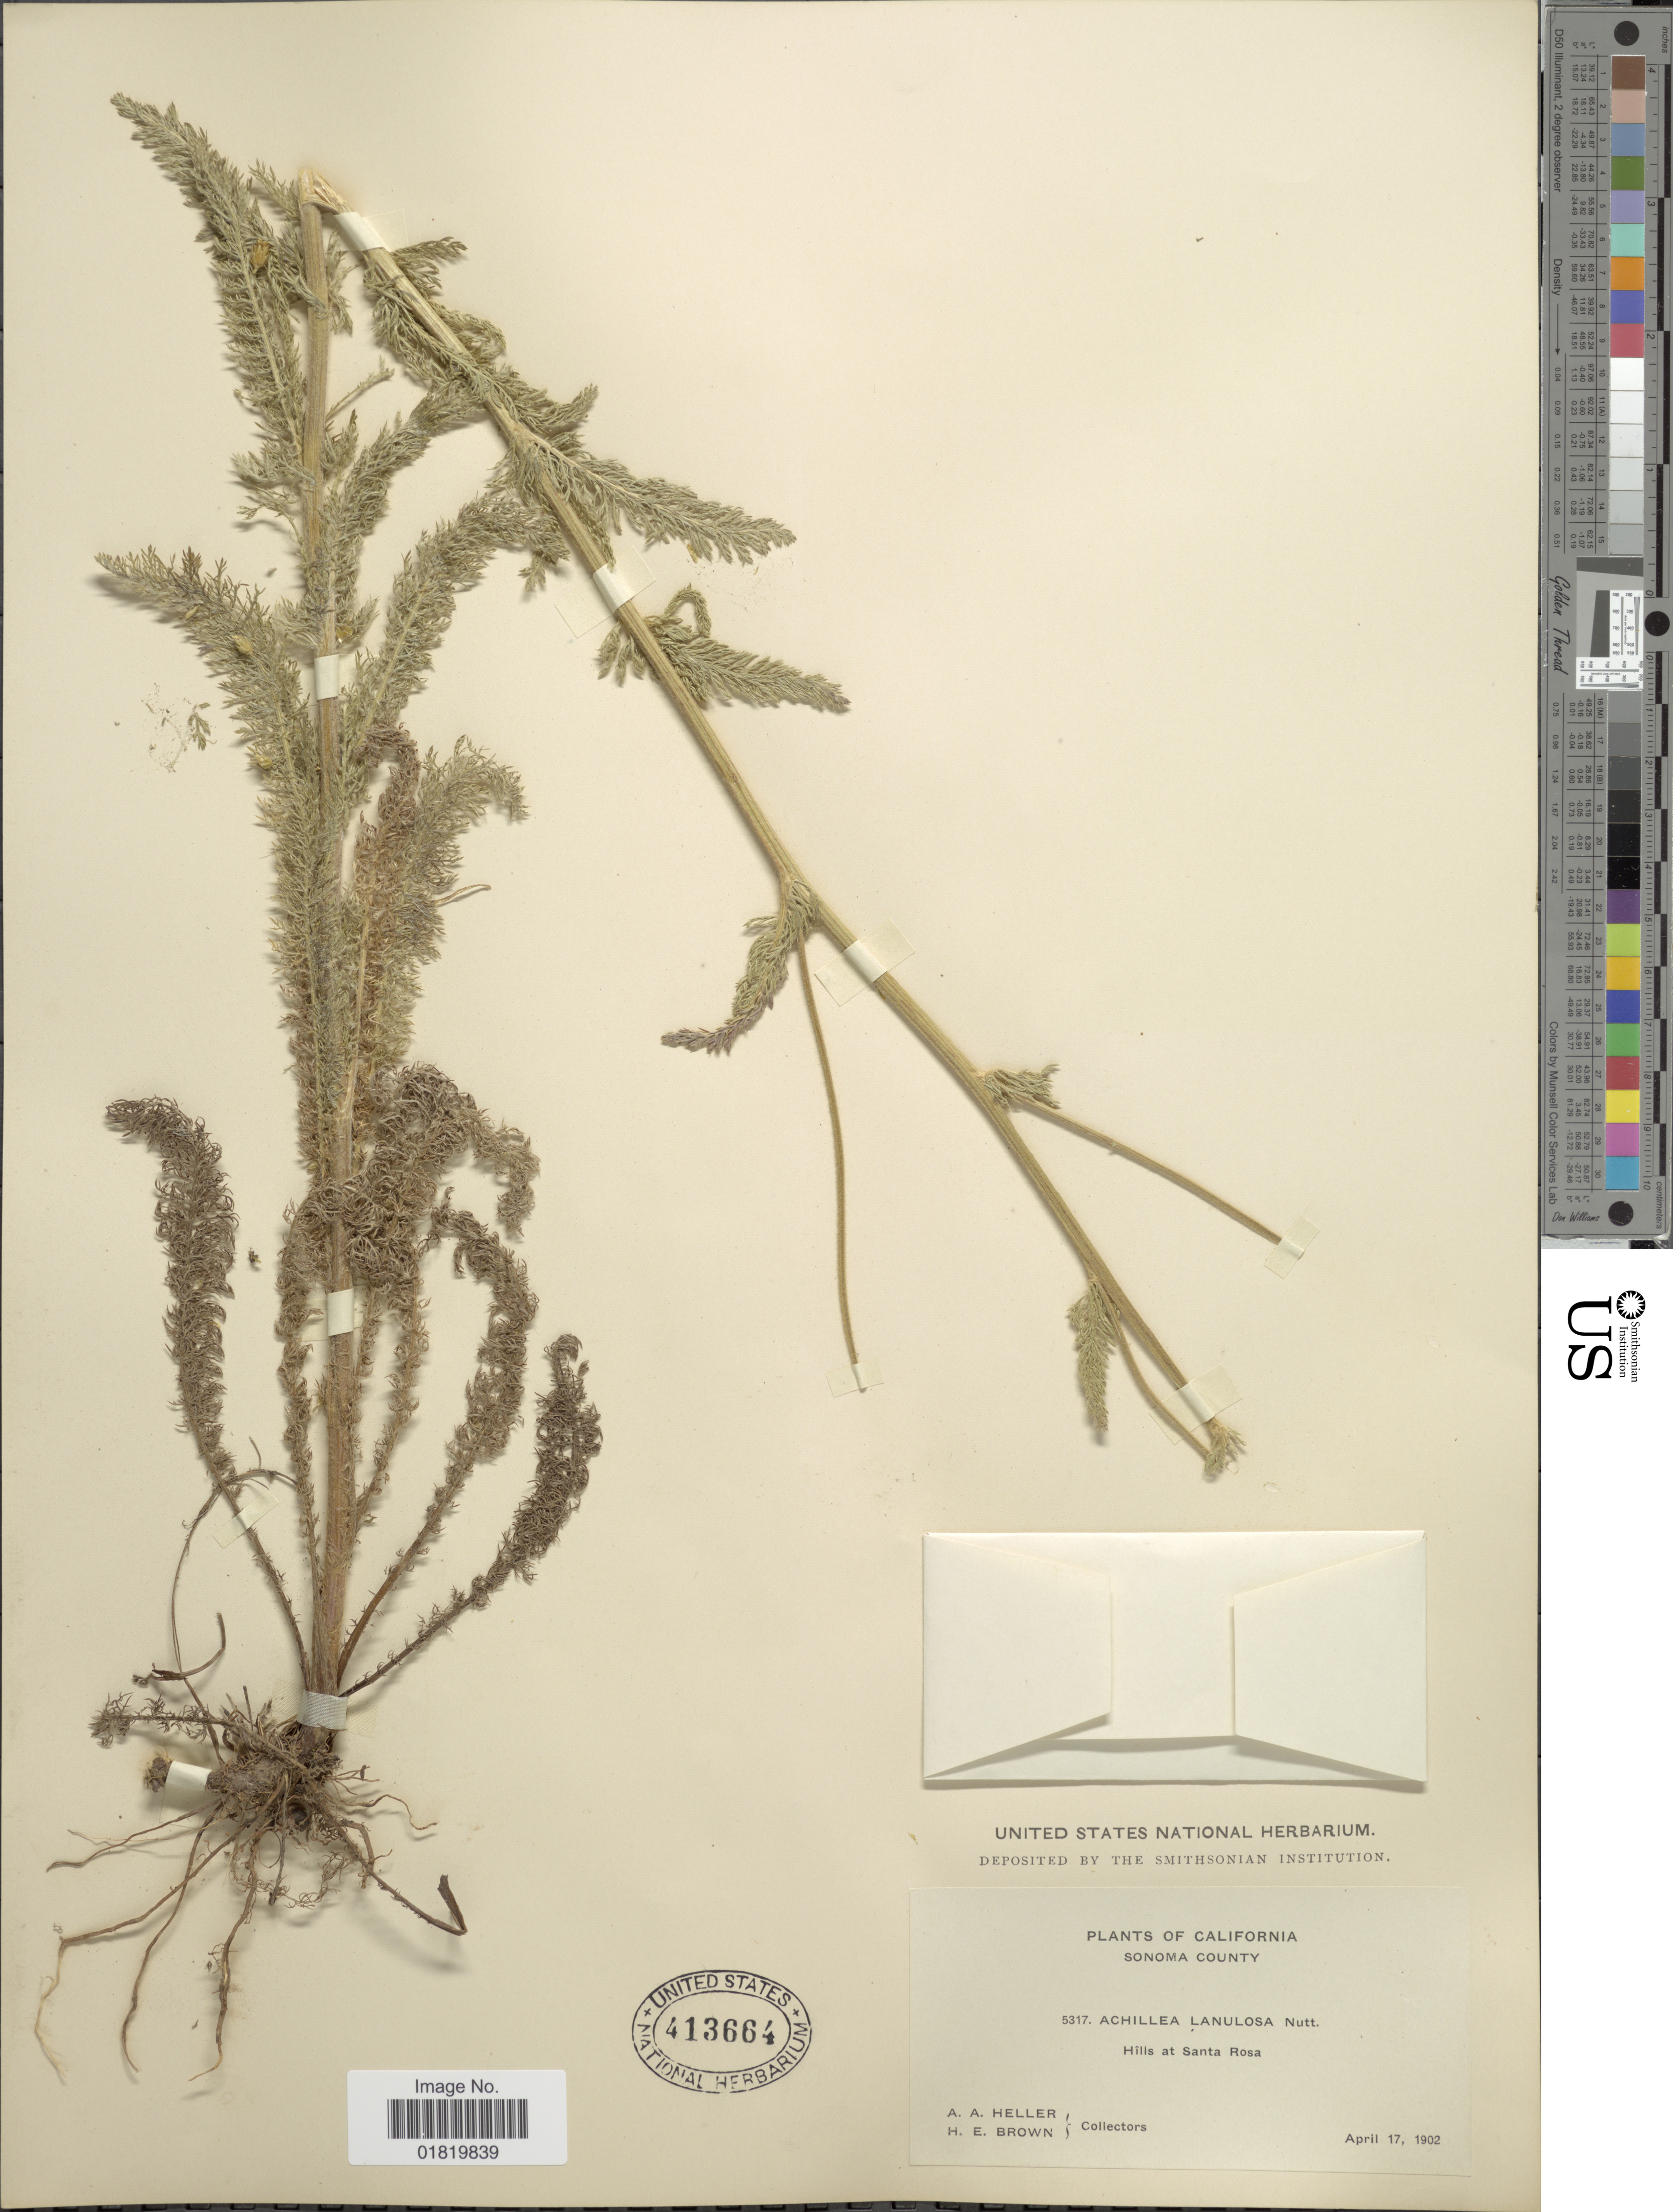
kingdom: Plantae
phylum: Tracheophyta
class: Magnoliopsida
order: Asterales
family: Asteraceae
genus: Achillea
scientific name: Achillea californica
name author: Pollard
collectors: A. A. Heller & H. E. Brown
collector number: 5317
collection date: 1902-04-17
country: United States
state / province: California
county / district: Sonoma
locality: Sonoma County. Hills at Santa Rosa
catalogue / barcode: US 413664